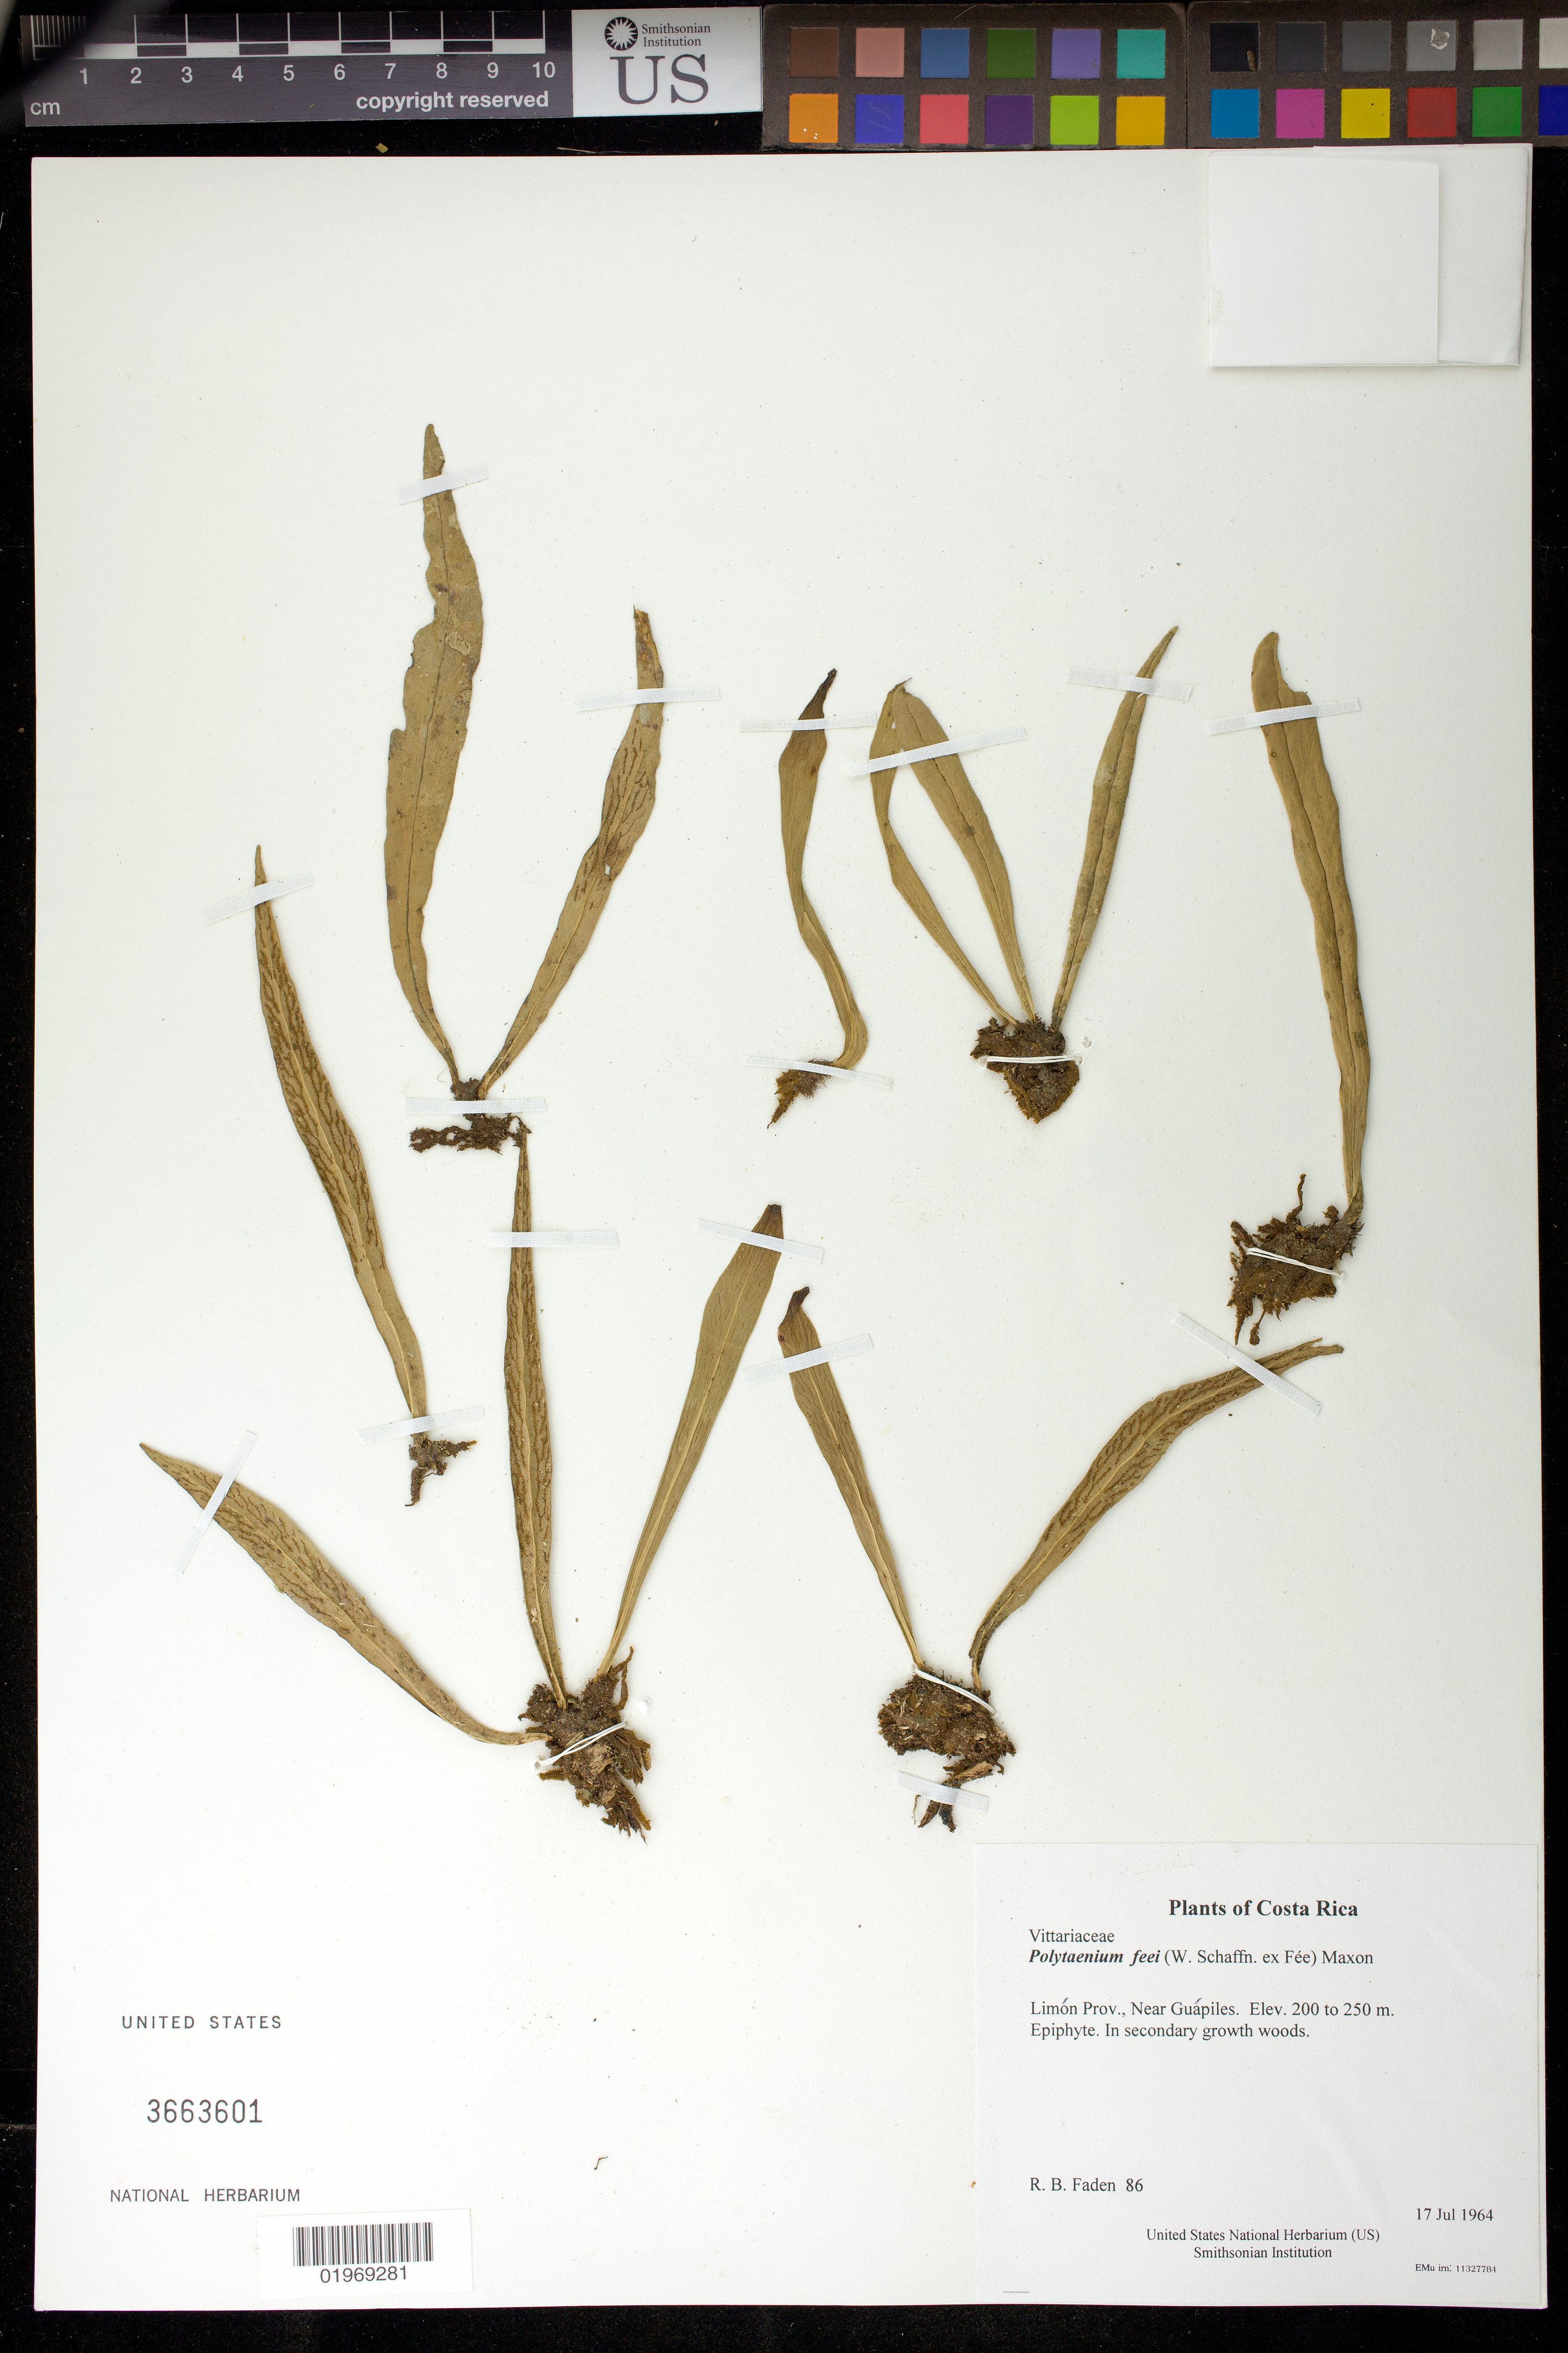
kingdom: Plantae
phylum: Tracheophyta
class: Polypodiopsida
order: Polypodiales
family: Pteridaceae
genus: Polytaenium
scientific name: Polytaenium feei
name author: (W. Schaffn. ex Fée) Maxon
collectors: R. B. Faden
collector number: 86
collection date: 1964-07-17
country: Costa Rica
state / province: Limon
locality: Near Guapiles.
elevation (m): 200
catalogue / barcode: US 3663601